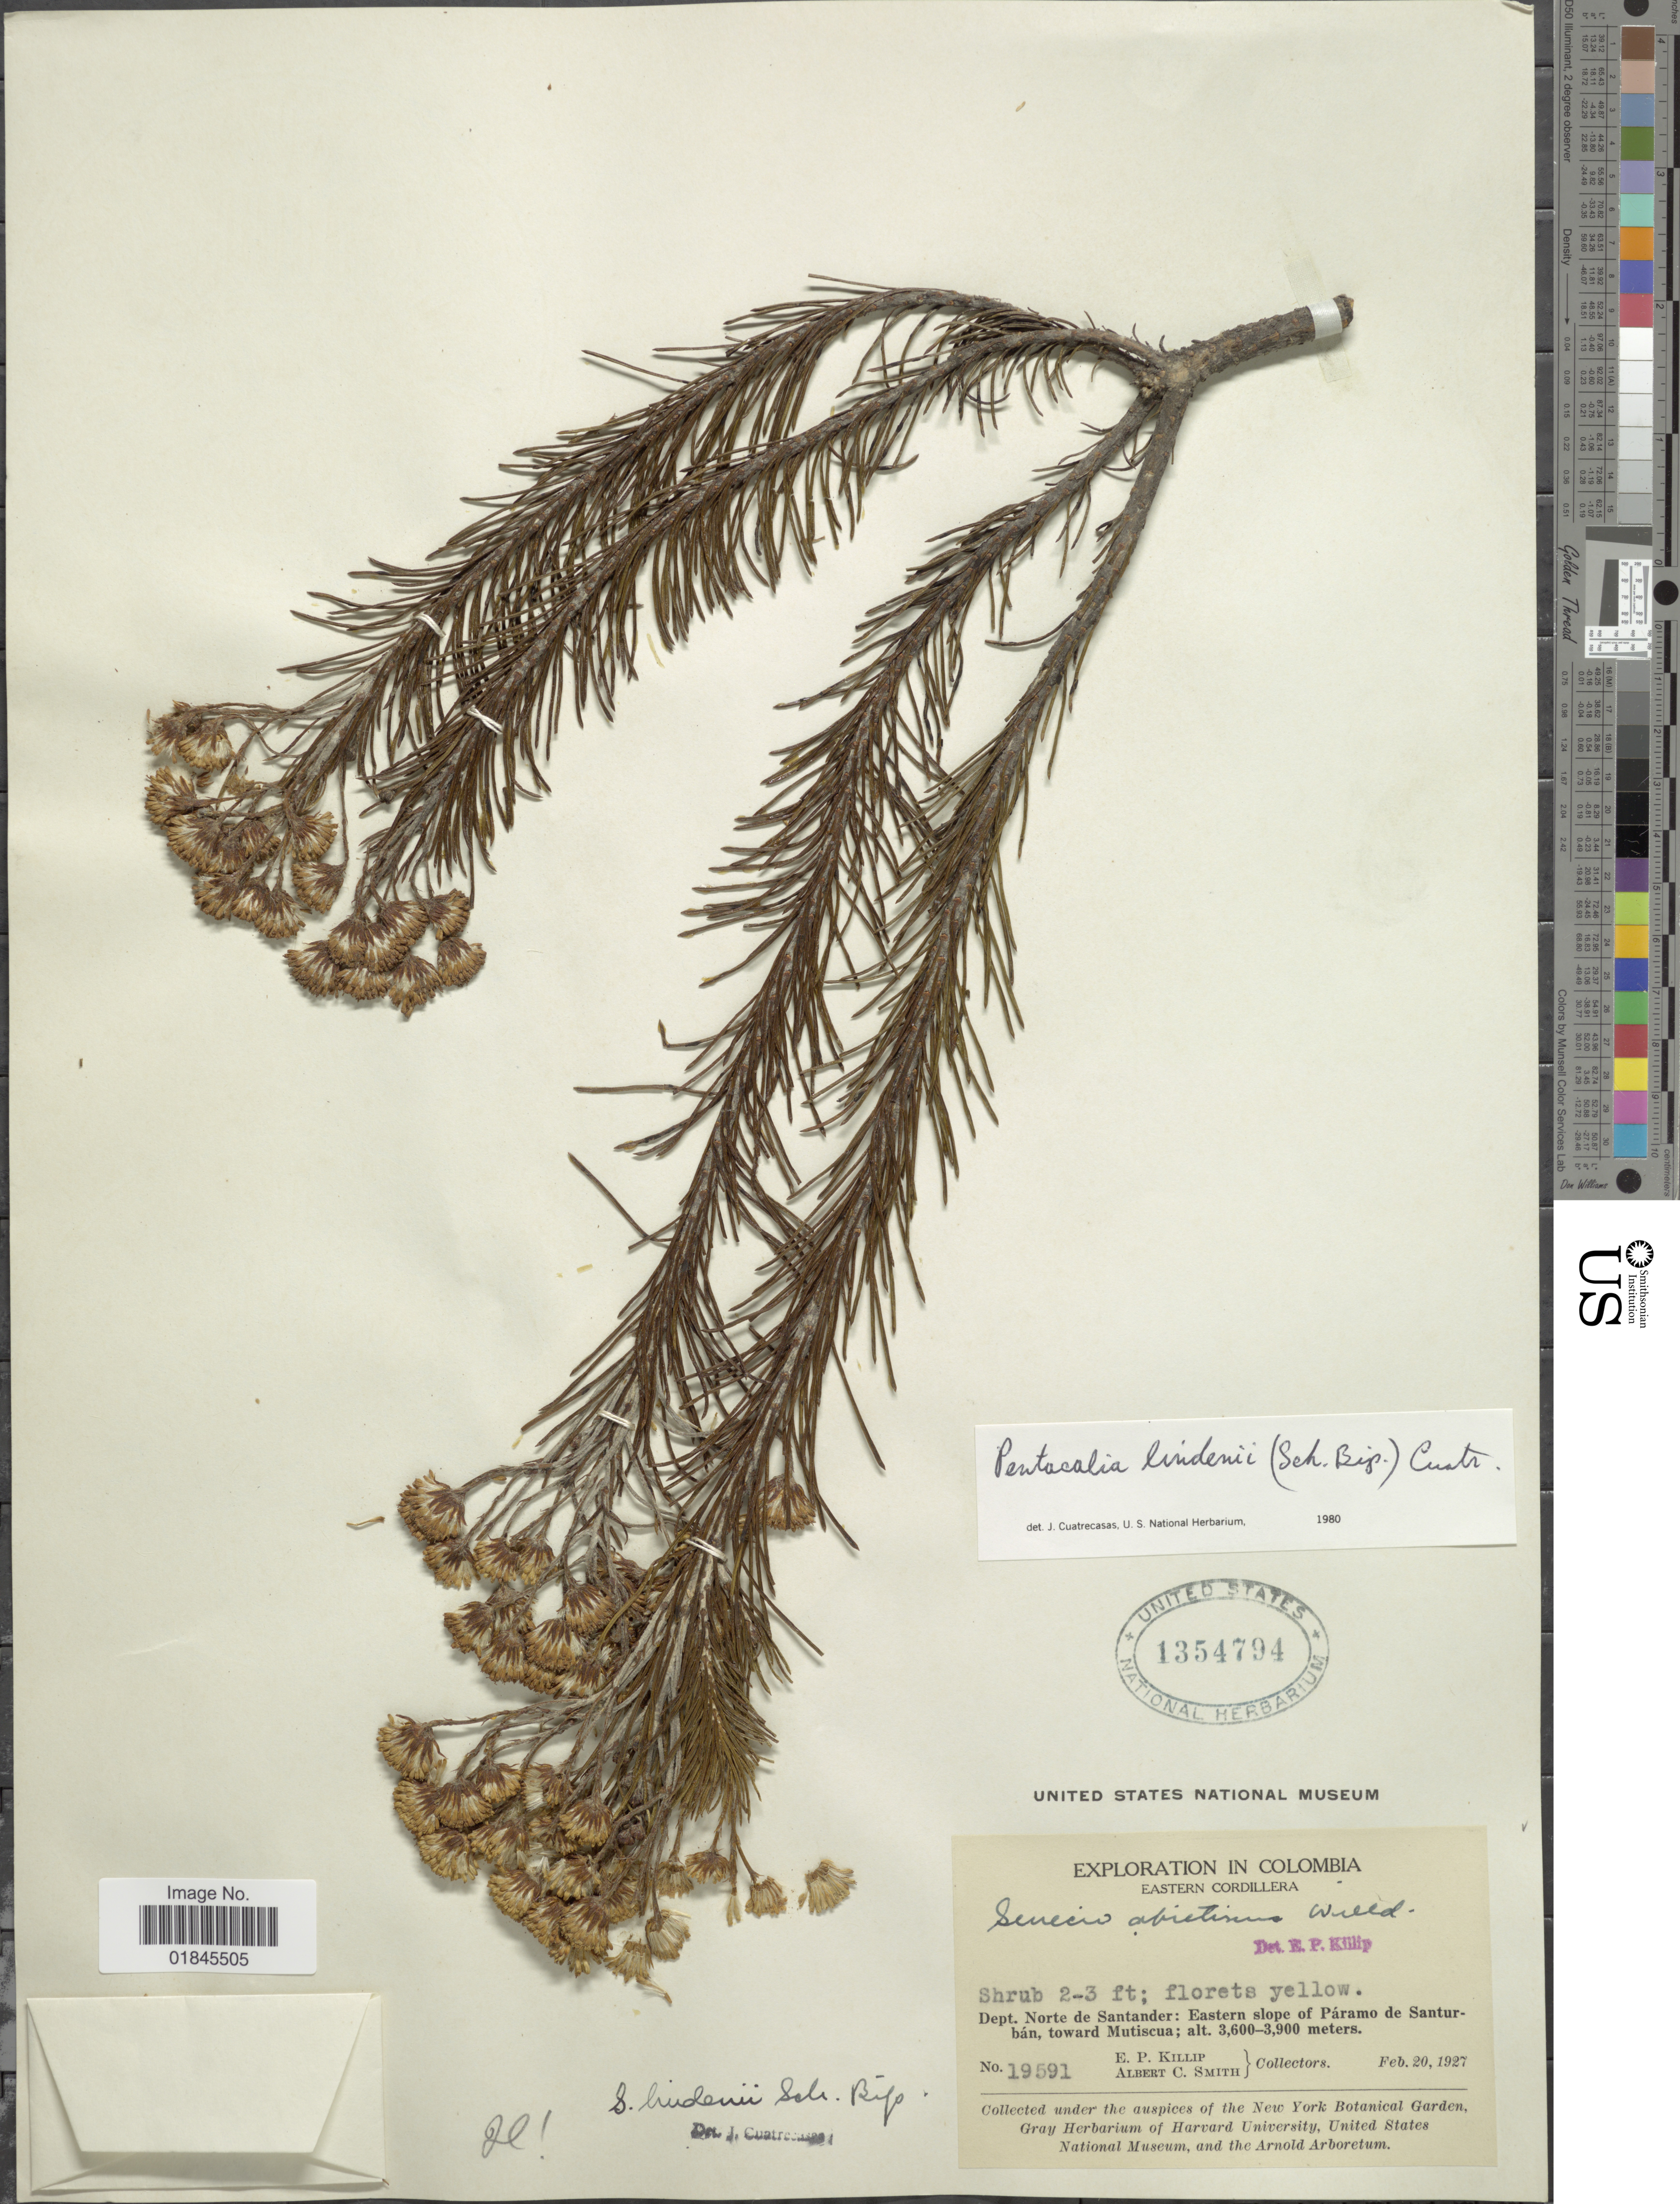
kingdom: Plantae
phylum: Tracheophyta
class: Magnoliopsida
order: Asterales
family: Asteraceae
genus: Pentacalia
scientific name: Pentacalia lindenii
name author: (Sch. Bip. ex Wedd.) Cuatrec.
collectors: E. P. Killip & A. C. Smith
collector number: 19591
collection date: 1927-02-20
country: Colombia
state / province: Norte de Santander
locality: Eastern Cordillera. Dept. Norte de Santander: Eastern slope of Páramo de Santurbán, toward Mutiscua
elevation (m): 3600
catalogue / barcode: US 1354794